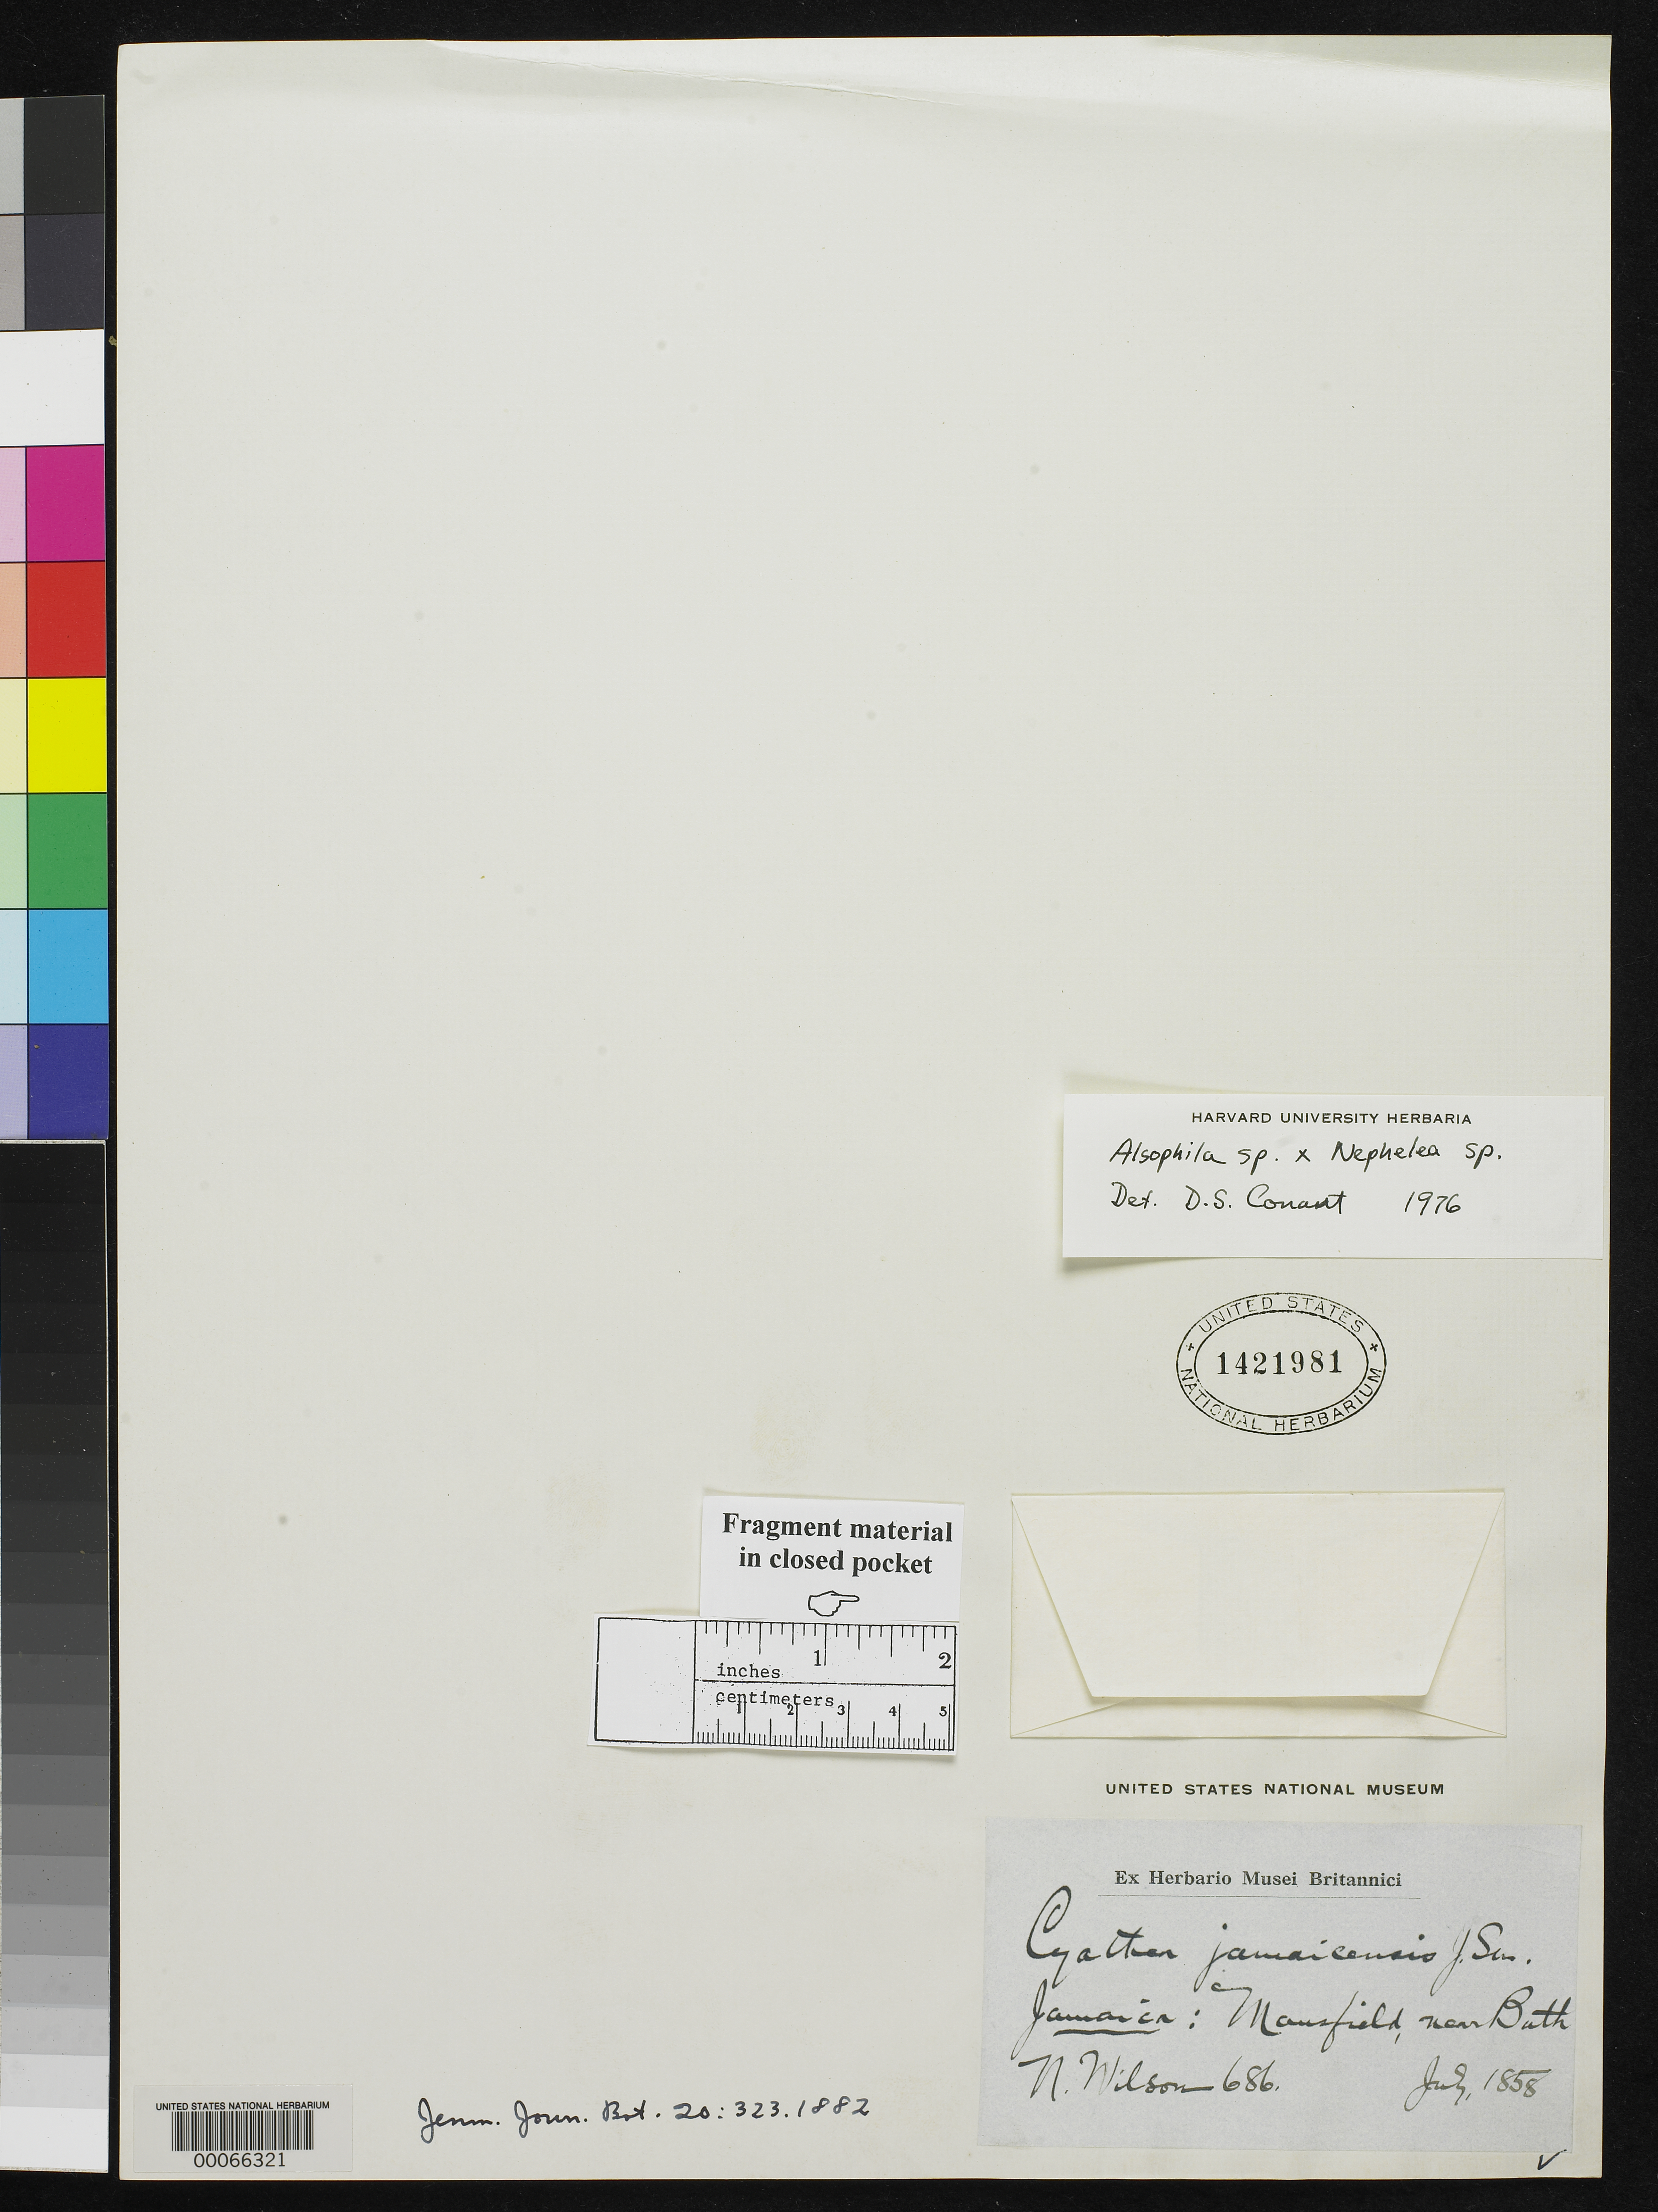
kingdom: Plantae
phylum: Tracheophyta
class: Polypodiopsida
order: Cyatheales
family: Cyatheaceae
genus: Cyathea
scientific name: Cyathea jamaicensis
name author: J. Sm.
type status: Type Collection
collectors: N. Wilson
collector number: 686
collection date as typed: Jul 1858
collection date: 1858-07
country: Jamaica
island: Greater Antilles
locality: Mansfield, near Bath.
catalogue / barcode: US 1421981